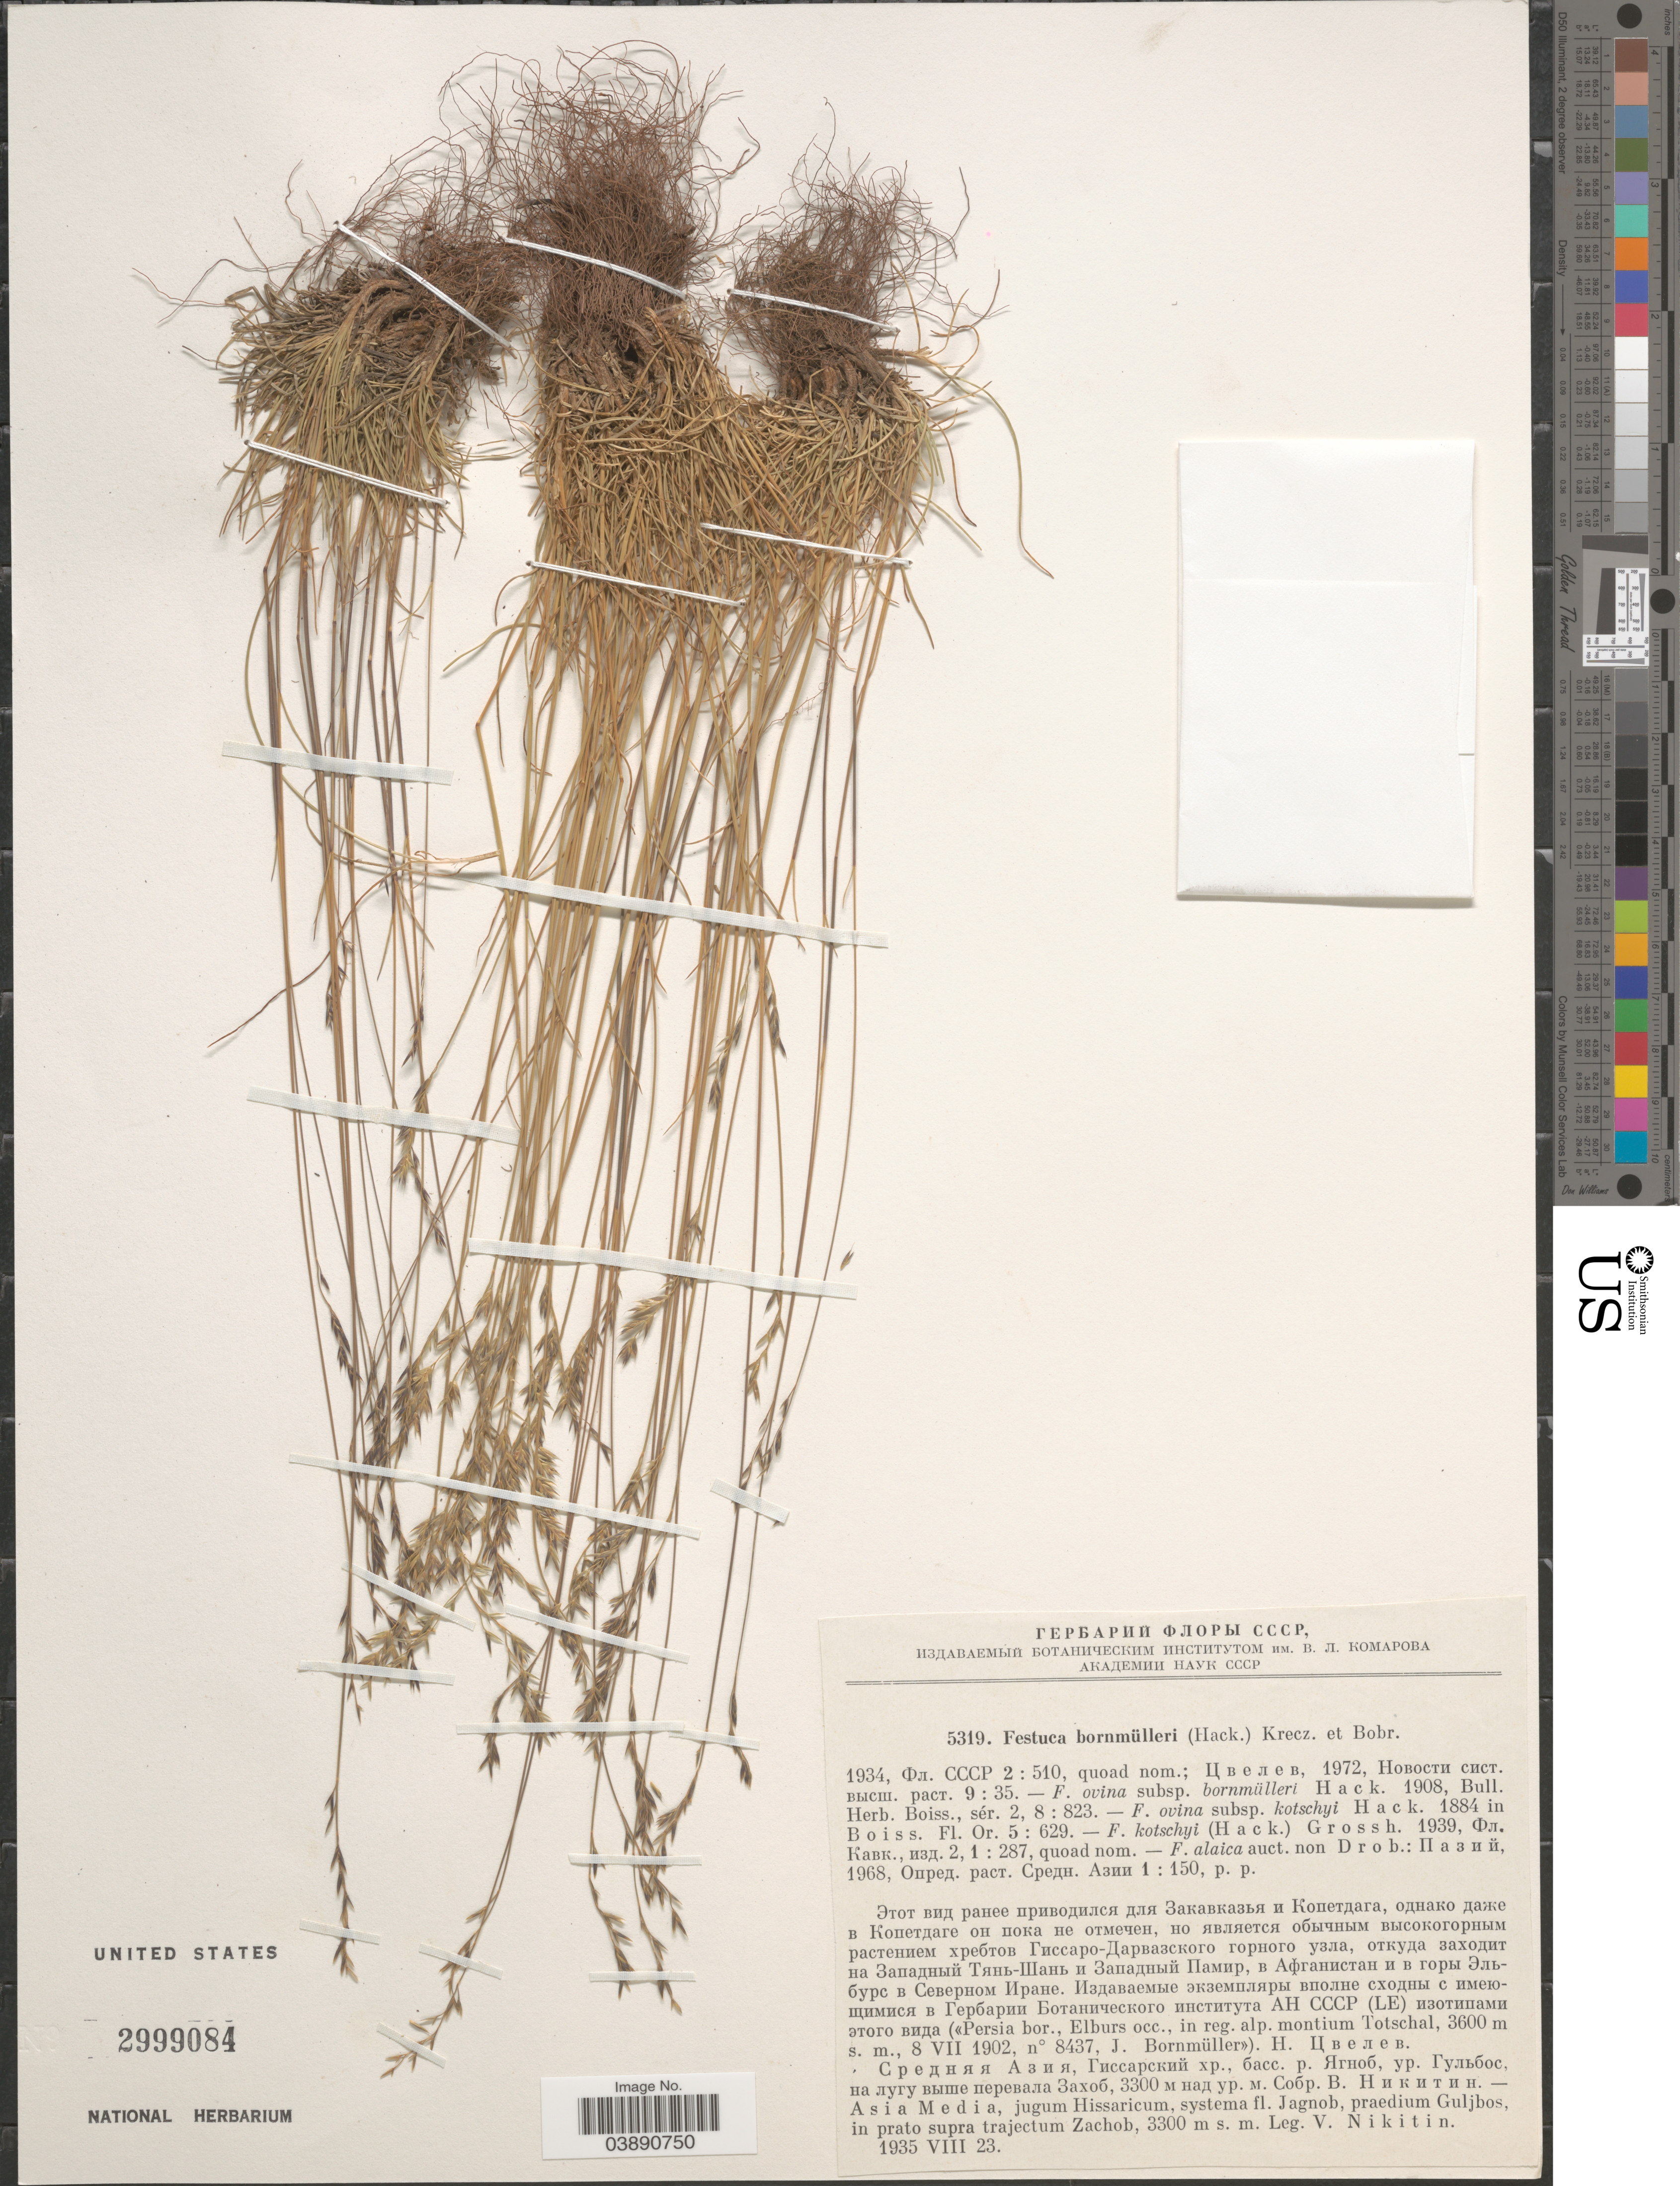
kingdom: Plantae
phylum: Tracheophyta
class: Liliopsida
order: Poales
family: Poaceae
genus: Festuca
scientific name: Festuca alaica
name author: Drobow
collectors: V. A. Nikitin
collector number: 5319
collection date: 1935-08-23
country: Tajikistan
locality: Asia Media, jugum Hissaricum, systema fl. Jagnob, praedium Guljbos, in prato supra trajectum Zachob.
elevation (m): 3300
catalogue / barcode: US 2999084